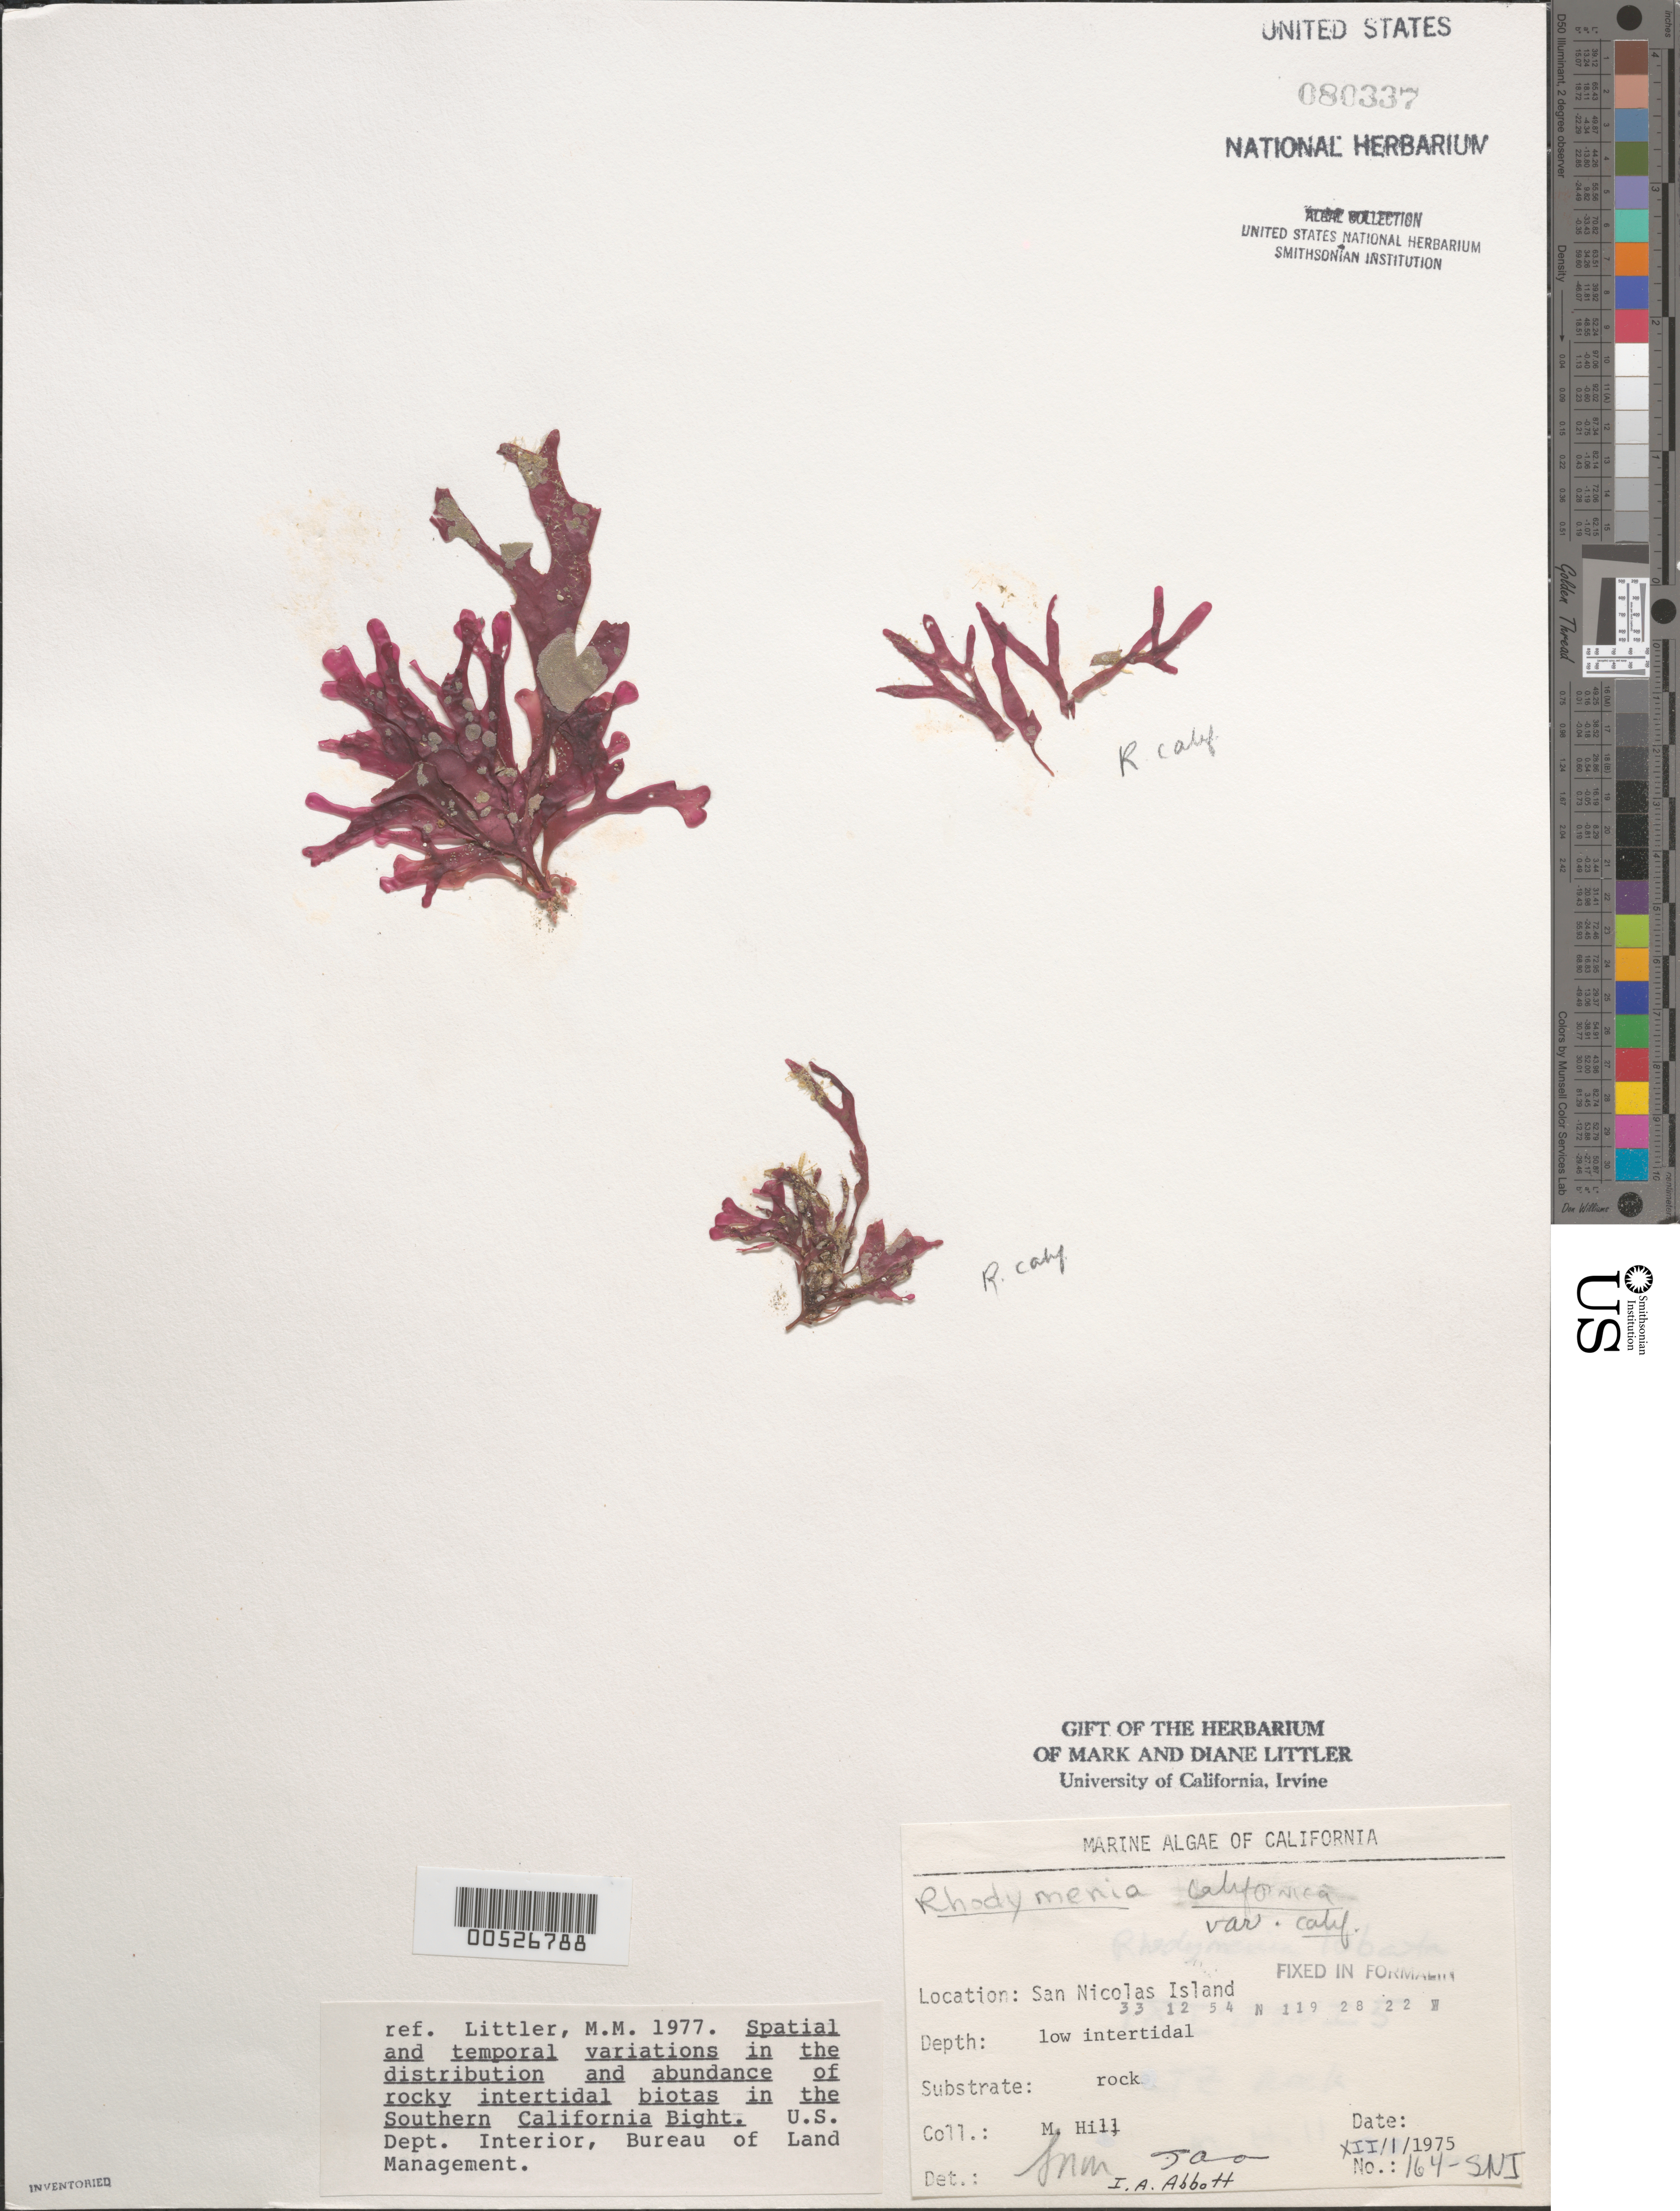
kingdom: Plantae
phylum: Rhodophyta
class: Florideophyceae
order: Rhodymeniales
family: Rhodymeniaceae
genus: Rhodymenia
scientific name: Rhodymenia californica var. californica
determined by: Abbott, I. A.; Murray, S. N.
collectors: M. Hill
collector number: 164-SNI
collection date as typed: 01 Dec 1975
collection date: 1975-12-01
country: United States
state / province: California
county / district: Ventura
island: San Nicolas Island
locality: Dutch Harbor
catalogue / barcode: US 80337